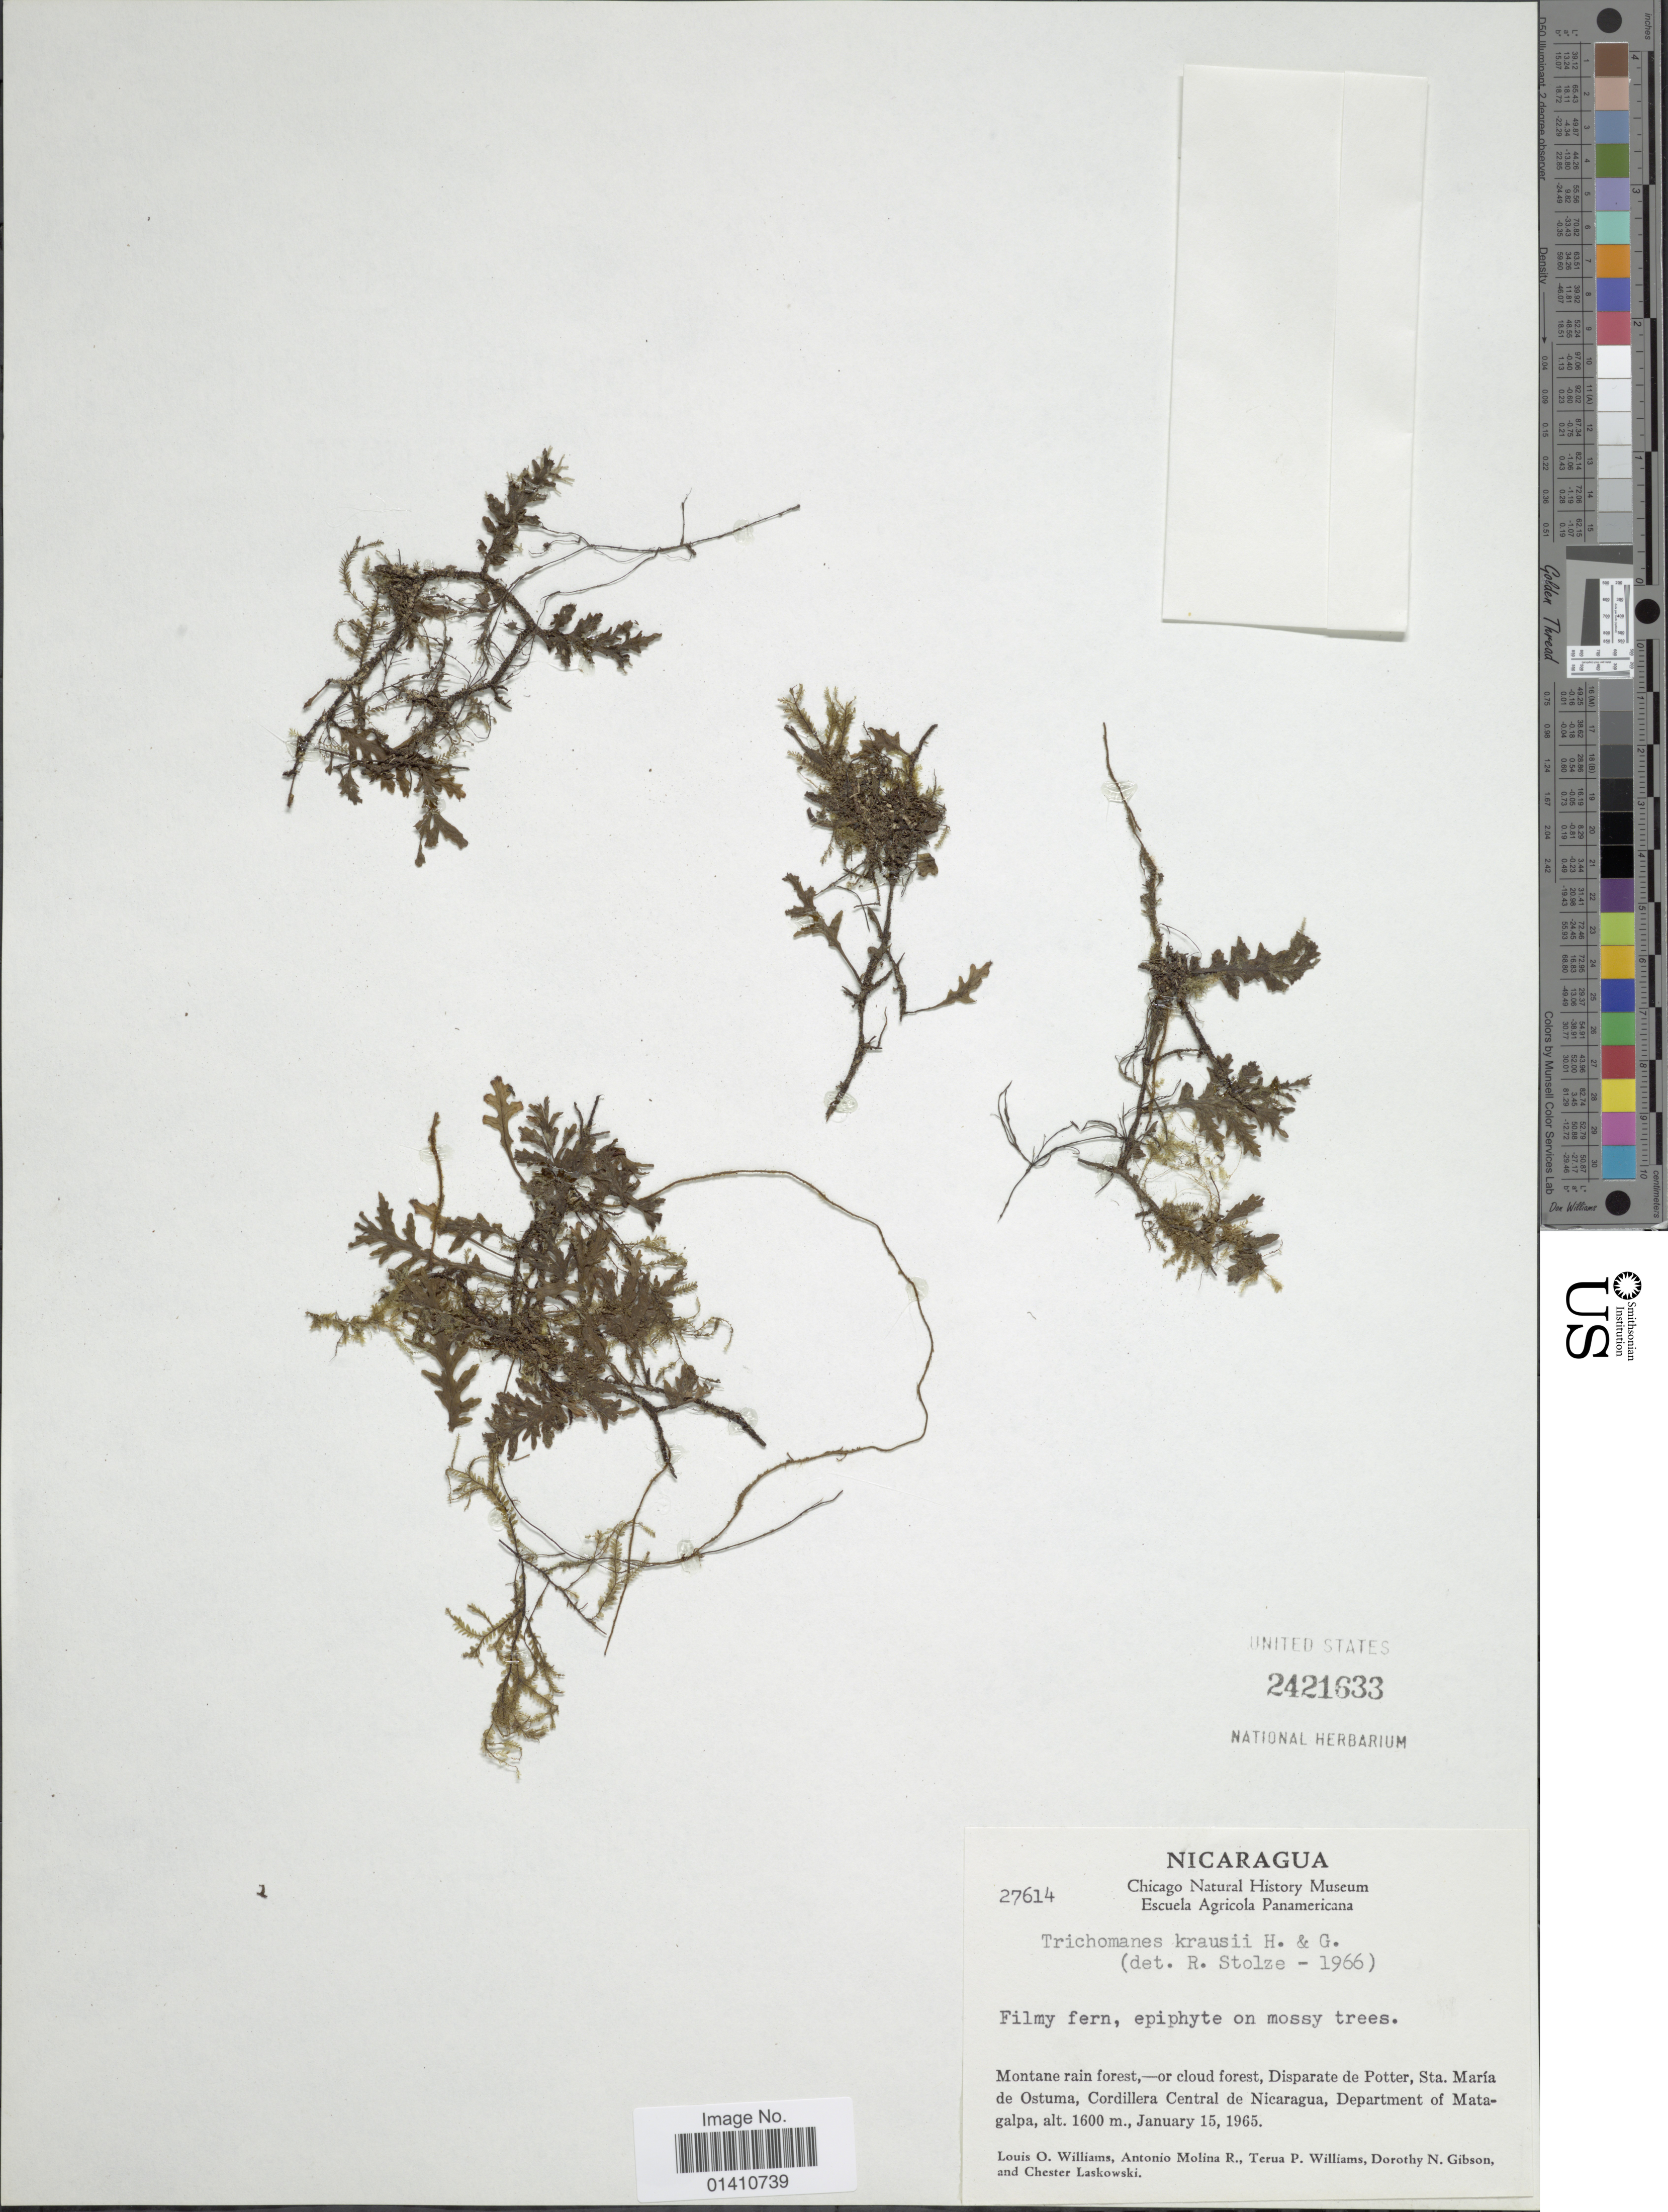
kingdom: Plantae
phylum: Tracheophyta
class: Polypodiopsida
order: Hymenophyllales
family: Hymenophyllaceae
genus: Didymoglossum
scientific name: Didymoglossum kraussii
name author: (Hook. & Grev.) C. Presl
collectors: L. O. Williams, A. Molina R., T. P. Williams, D. N. Gibson & C. Laskowski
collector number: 27614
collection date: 1965-01-15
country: Nicaragua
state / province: Matagalpa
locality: Montane rain forest or cloud forest, Disparate de Potter, Sta. Maria de Ostuma. Cordillera Central de NIcaragua,department of Matagalpa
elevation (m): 1600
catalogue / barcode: US 2421633